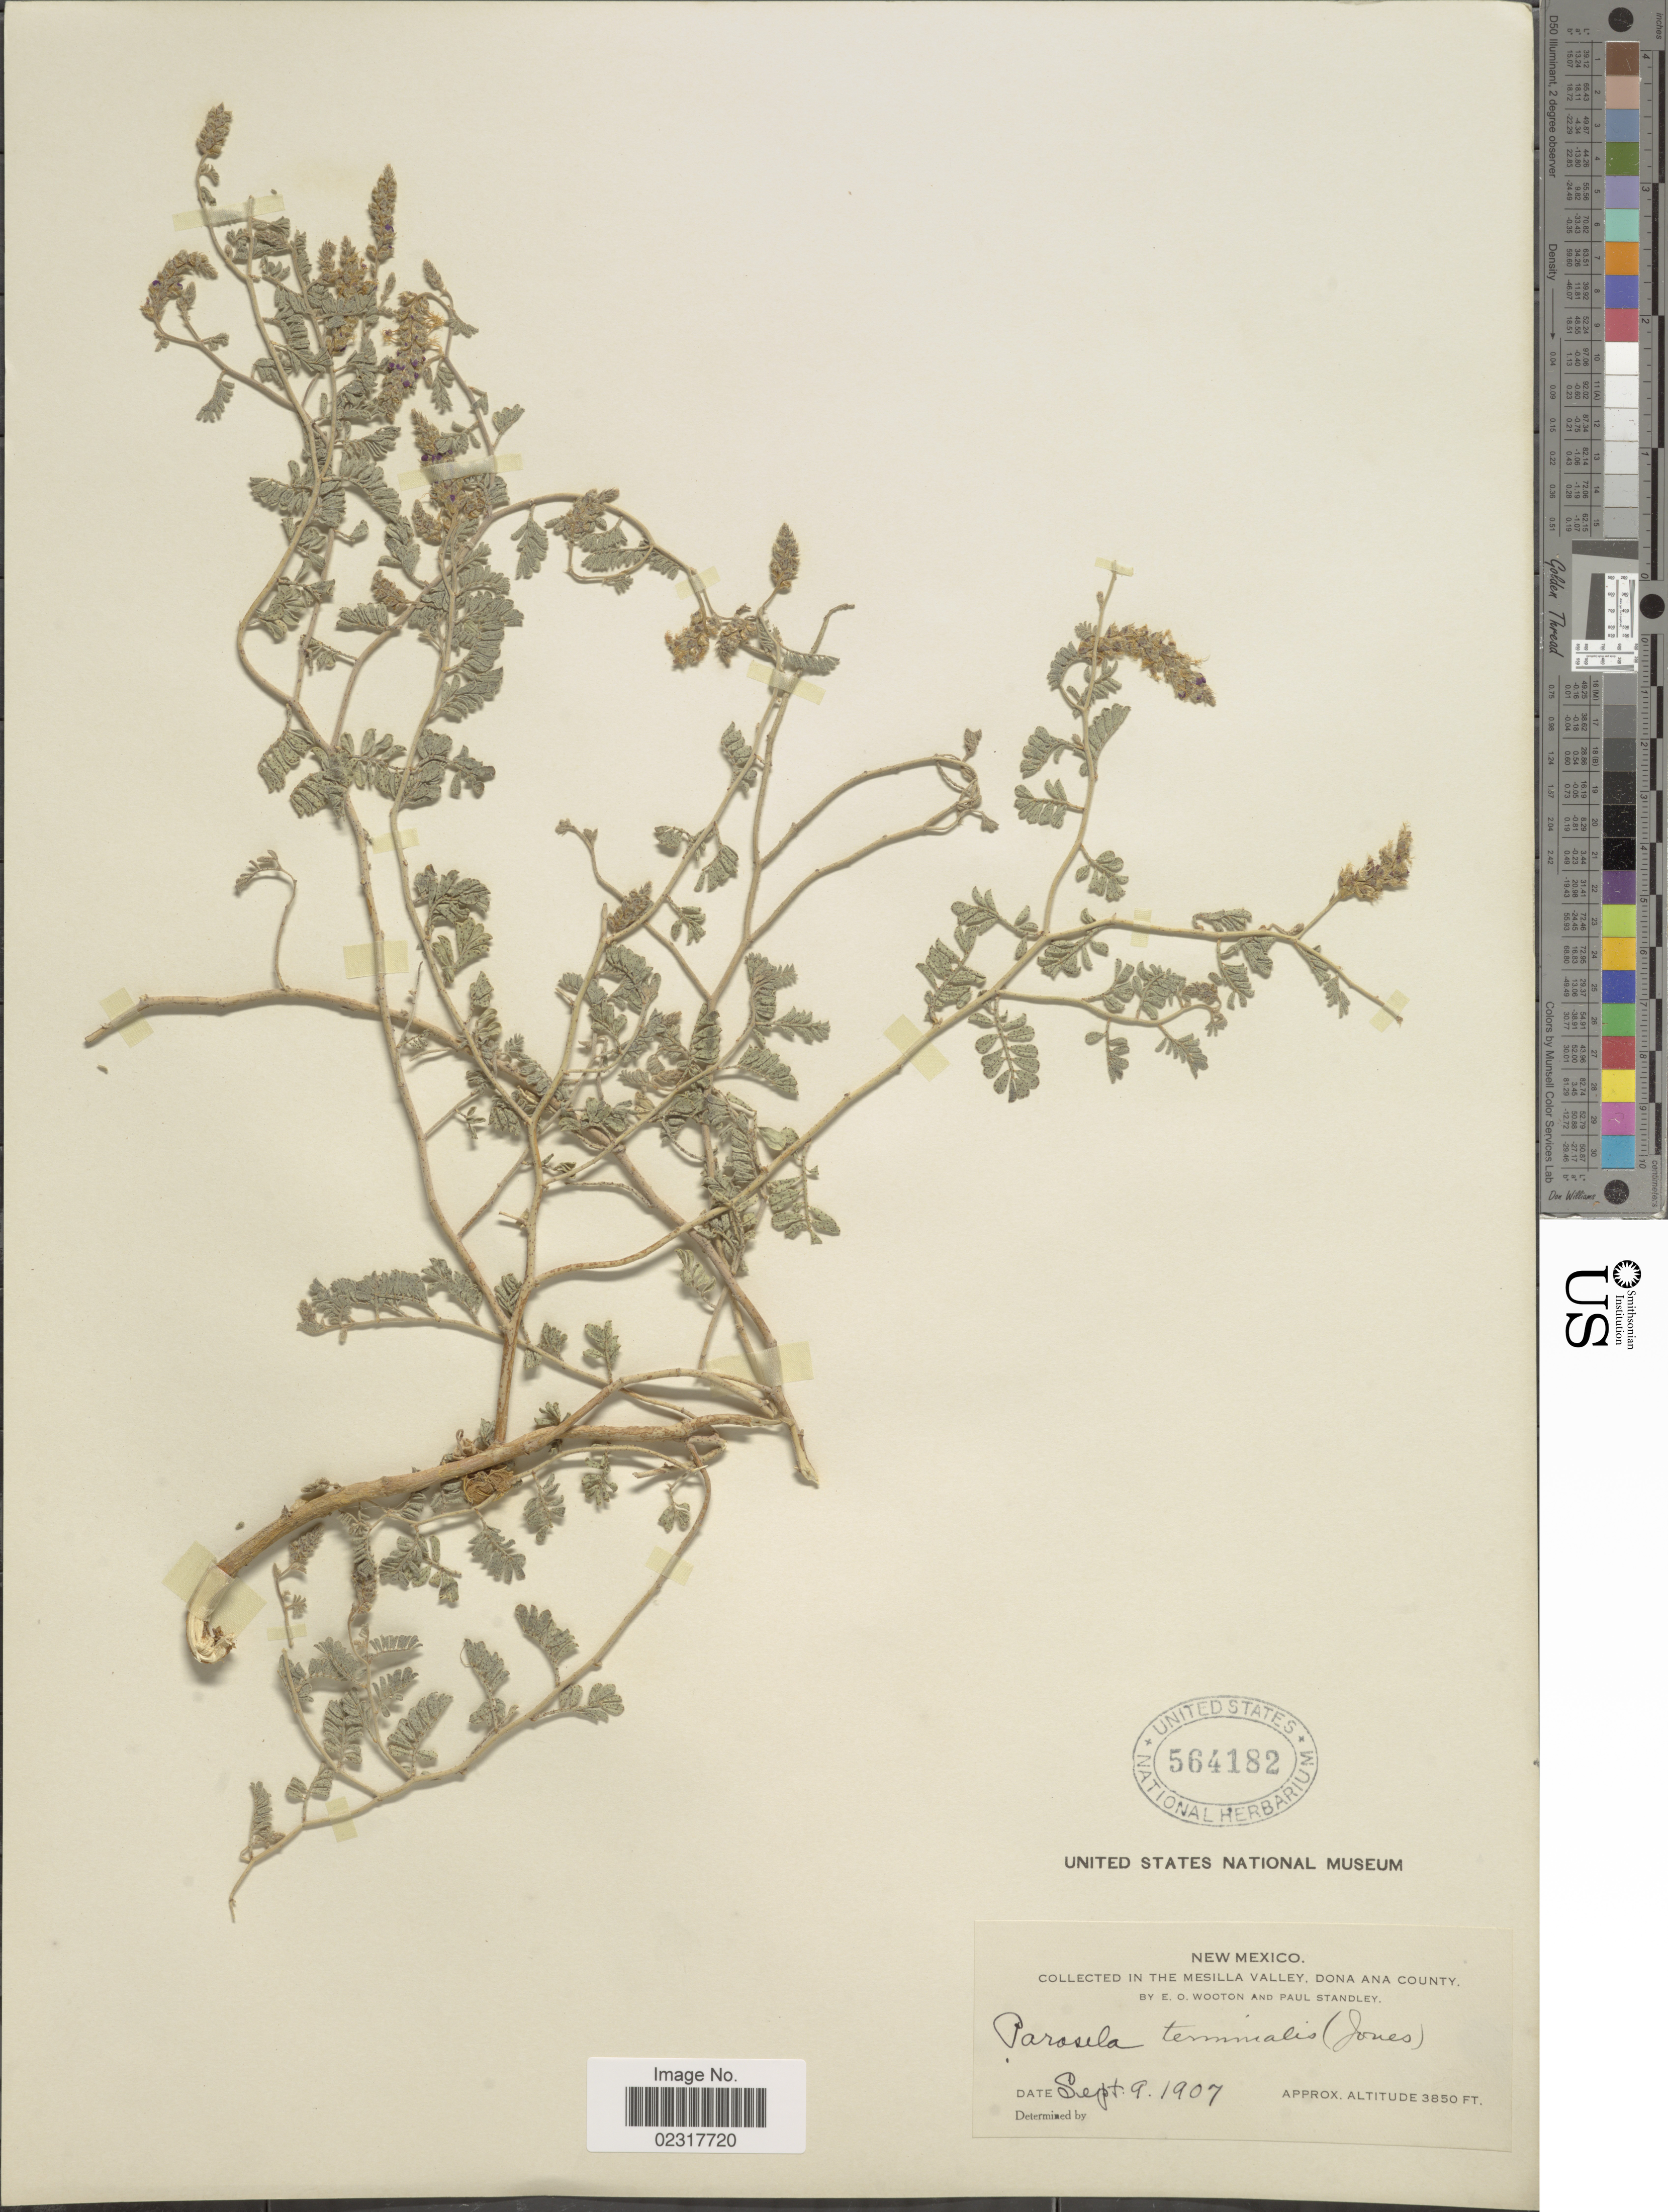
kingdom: Plantae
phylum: Tracheophyta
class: Magnoliopsida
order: Fabales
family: Fabaceae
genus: Dalea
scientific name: Dalea lanata var. terminalis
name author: (M.E. Jones) Barneby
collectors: E. O. Wooton & P. C. Standley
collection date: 1907-09-09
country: United States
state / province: New Mexico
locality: Mesilla Valley, Dona Ana County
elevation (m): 1173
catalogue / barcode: US 564182